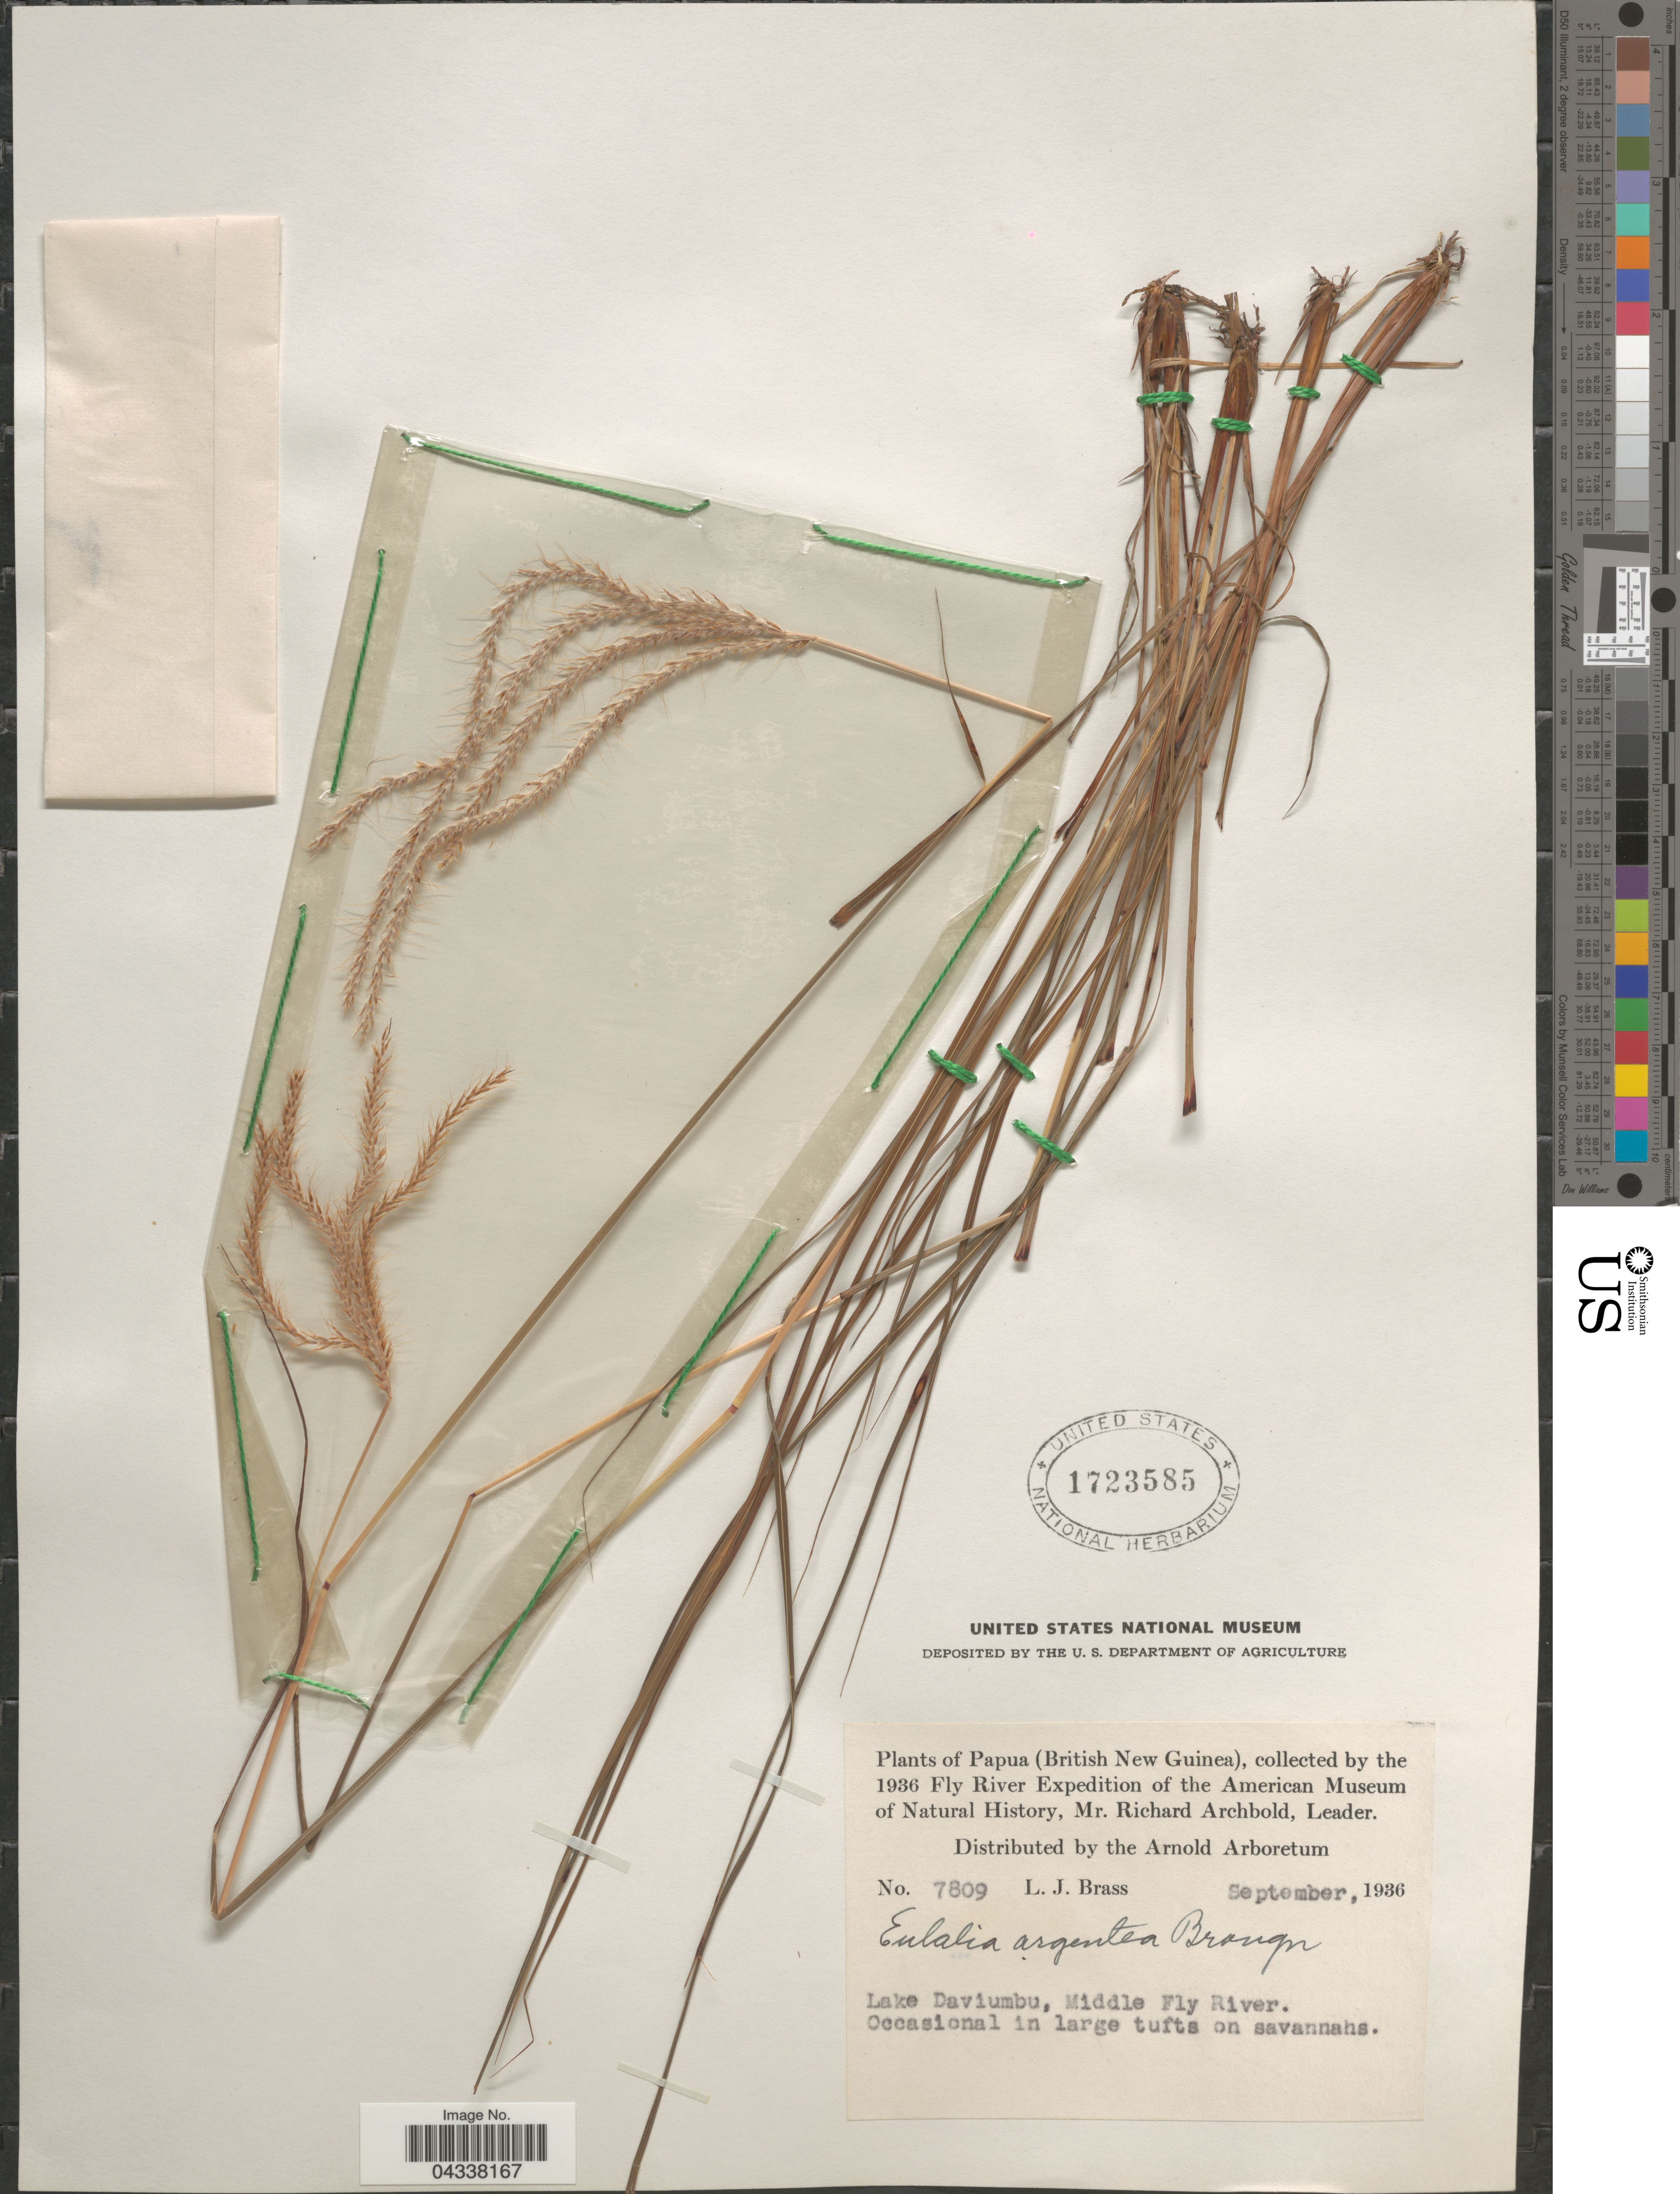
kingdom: Plantae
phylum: Tracheophyta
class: Liliopsida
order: Poales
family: Poaceae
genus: Pseudopogonatherum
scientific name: Pseudopogonatherum trispicatum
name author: (Schult.) Ohwi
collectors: L. J. Brass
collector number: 7809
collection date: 1936-09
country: Papua New Guinea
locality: (British New Guinea). 1936 Fly River Expedition of the American Museum of Natural History. Lake Daviumbu, Middle Fly River.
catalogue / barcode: US 1723585